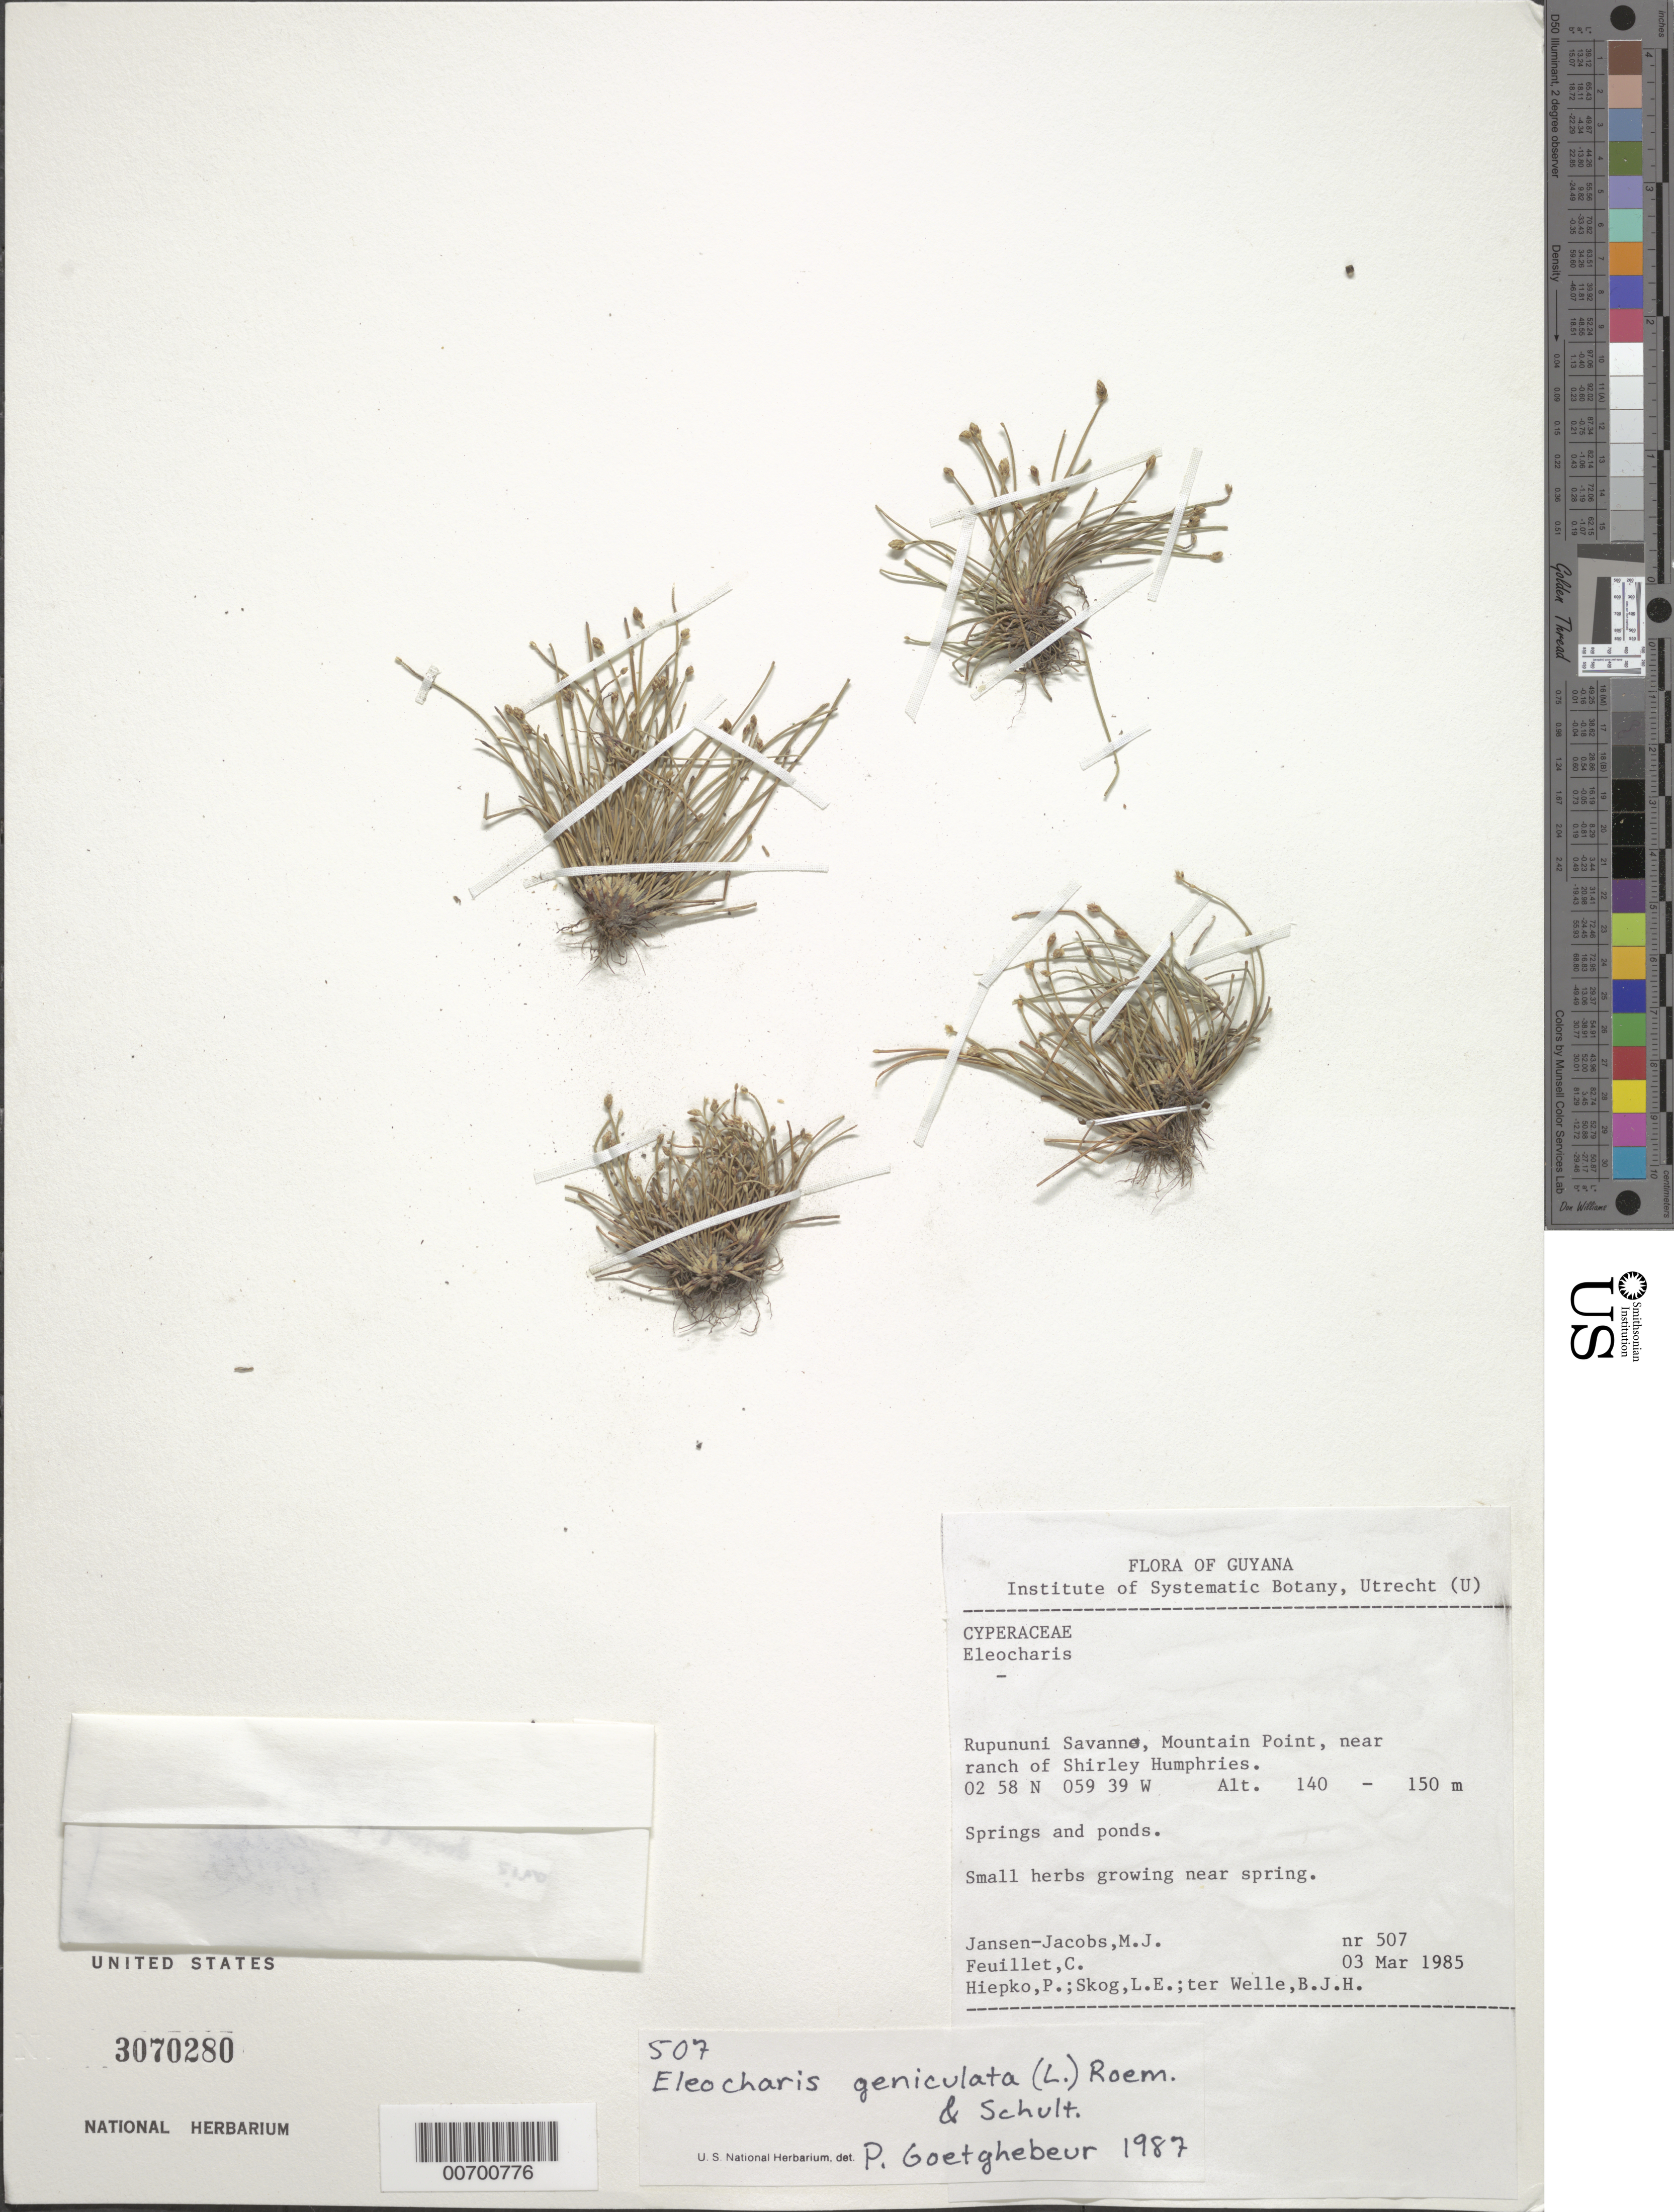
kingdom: Plantae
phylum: Tracheophyta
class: Liliopsida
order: Poales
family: Cyperaceae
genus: Eleocharis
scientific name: Eleocharis geniculata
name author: (L.) Roem. & Schult.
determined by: Goetghebeur, P.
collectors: M. J. Jansen-Jacobs, C. Feuillet, P. H. Hiepko, L. E. Skog & B. Welle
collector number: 507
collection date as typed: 3-Mar-85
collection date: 1985-03-03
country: Guyana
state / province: U. Takutu-U. Essequibo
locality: Rupununi Savanna, Mountain Point, near ranch of Shirley Humphries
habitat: Springs and ponds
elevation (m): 140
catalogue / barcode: US 3070280